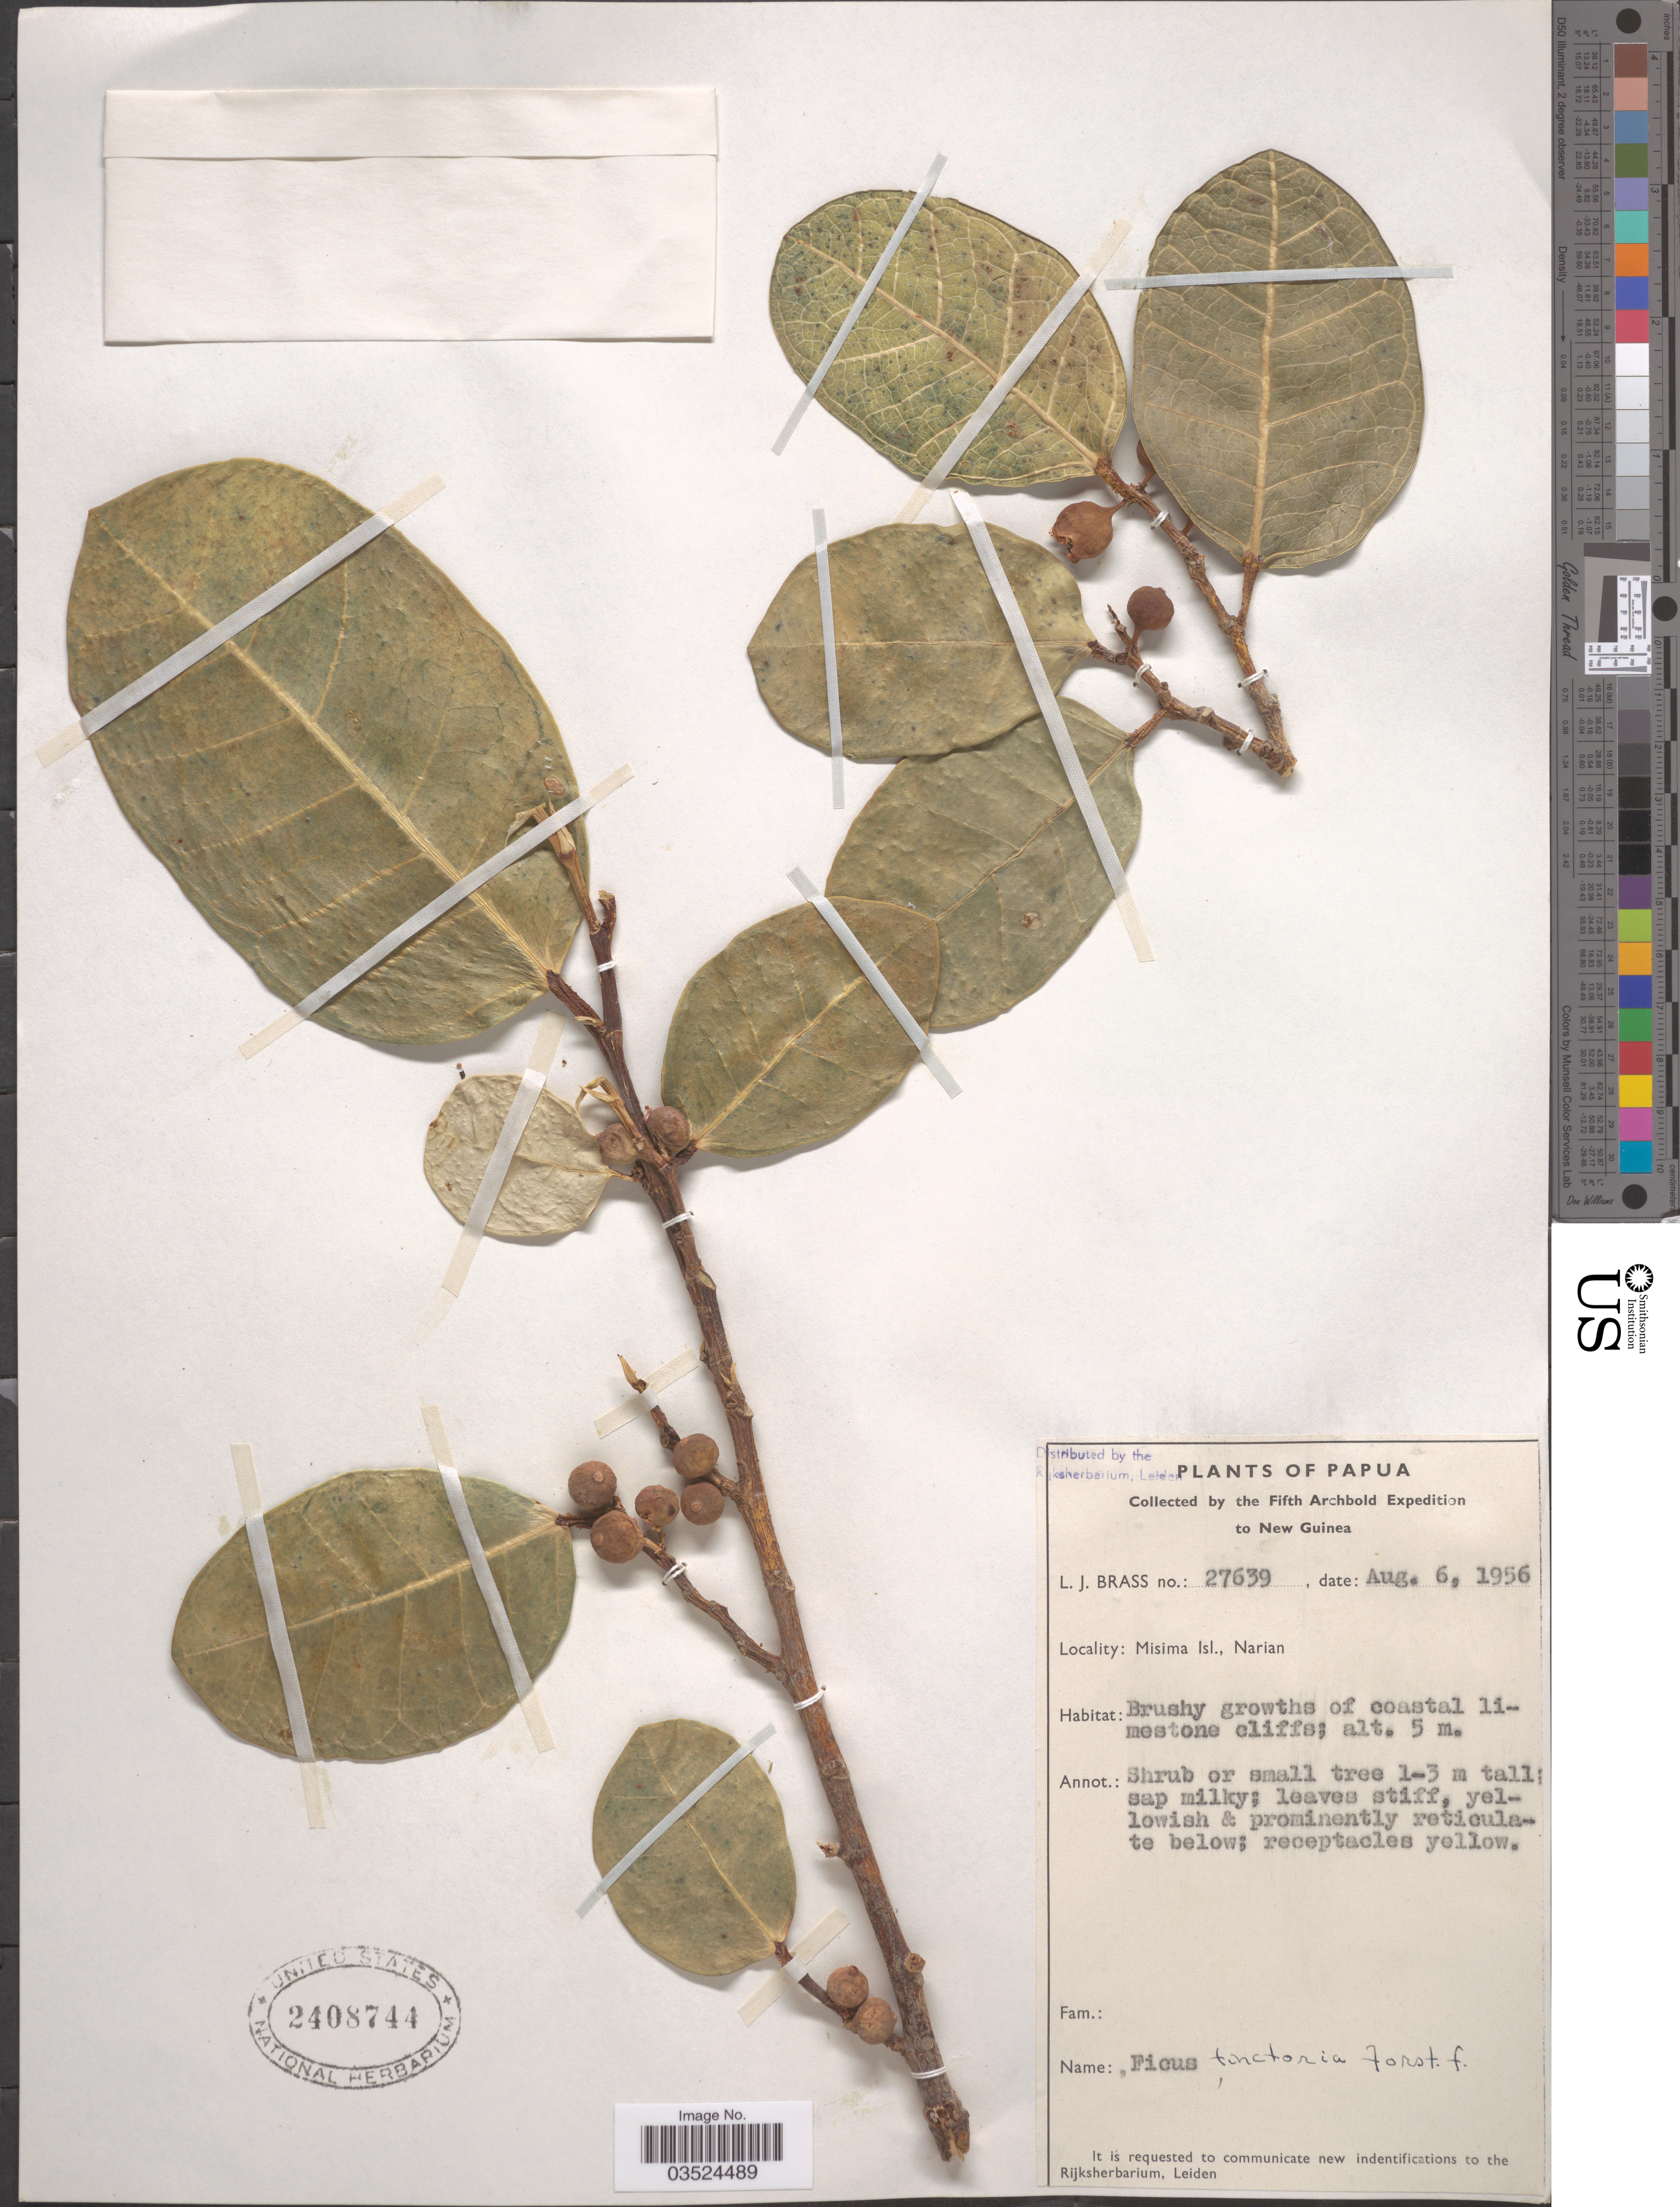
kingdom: Plantae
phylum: Tracheophyta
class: Magnoliopsida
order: Rosales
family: Moraceae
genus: Ficus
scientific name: Ficus tinctoria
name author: G. Forst.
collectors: L. J. Brass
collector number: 27639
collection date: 1956-08-06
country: Papua New Guinea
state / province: Milne Bay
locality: Papua. New Guinea. Misima Isl., Narian.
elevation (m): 5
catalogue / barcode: US 2408744